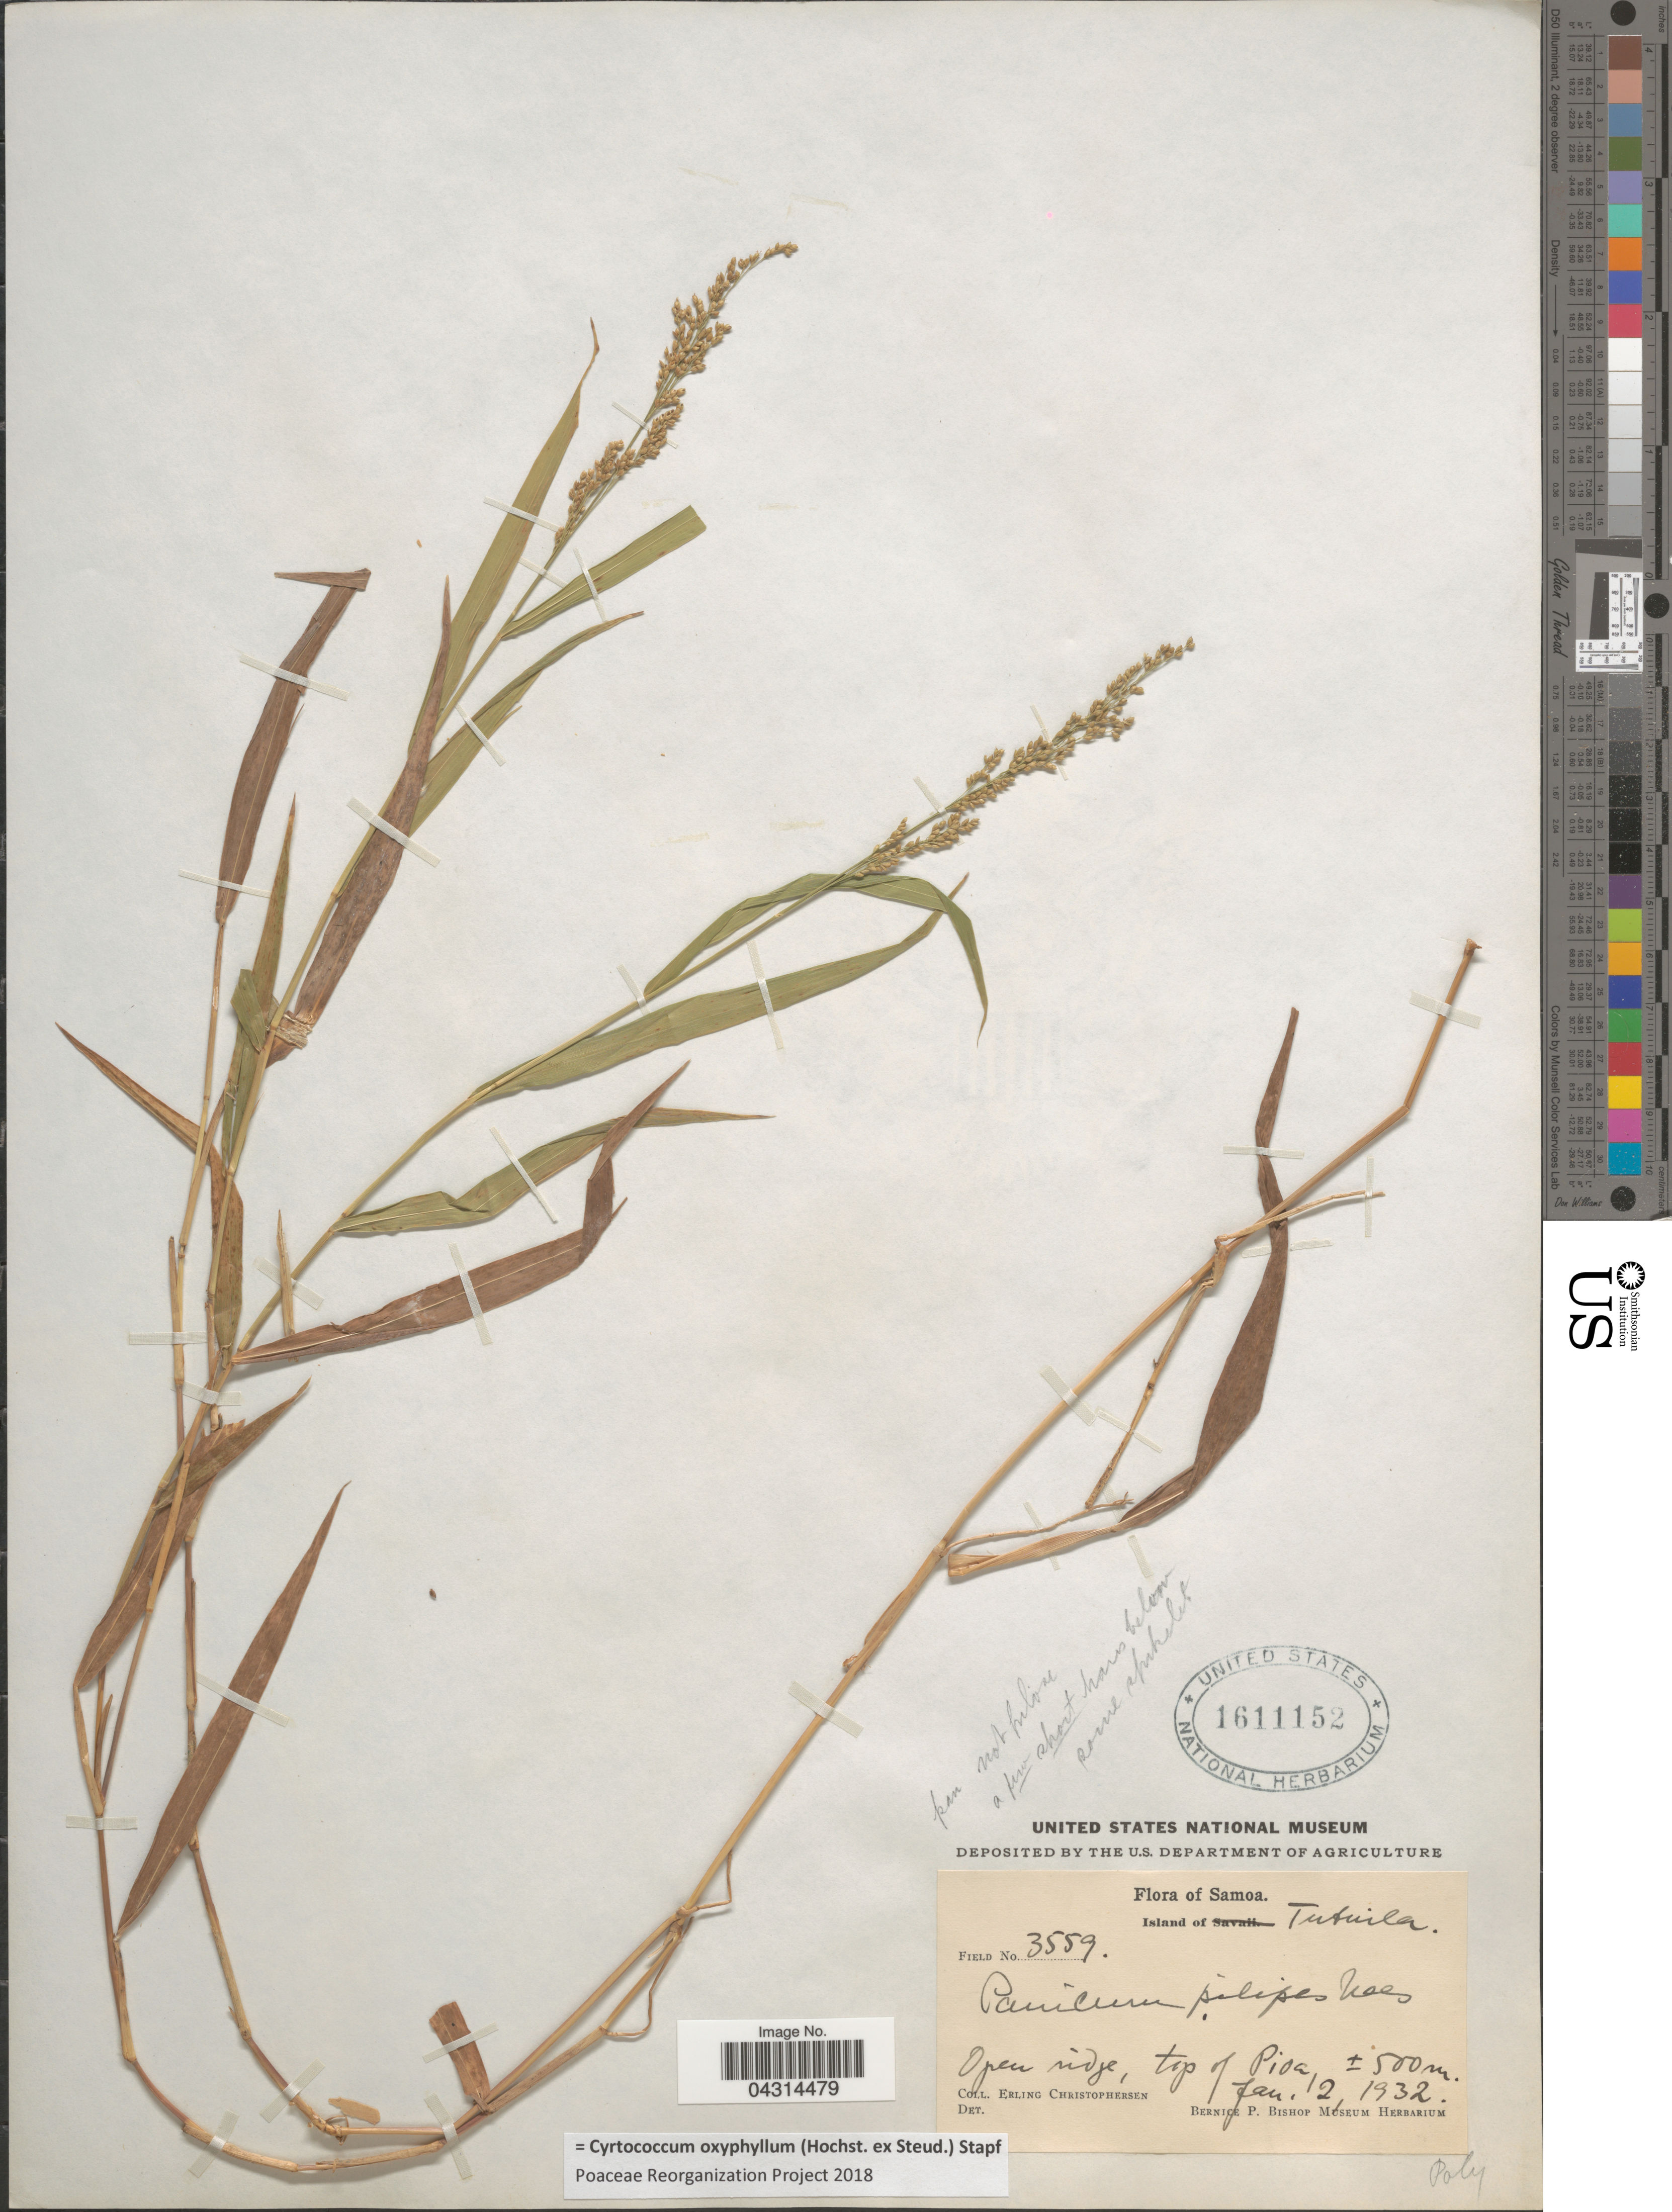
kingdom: Plantae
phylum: Tracheophyta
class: Liliopsida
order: Poales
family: Poaceae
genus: Cyrtococcum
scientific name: Cyrtococcum oxyphyllum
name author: (Steud.) Stapf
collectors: E. Christophersen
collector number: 3559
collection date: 1932-01-12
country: American Samoa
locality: Samoa. Island of Tutuila. Open ridge, top of Piao.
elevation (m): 500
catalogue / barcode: US 1611152